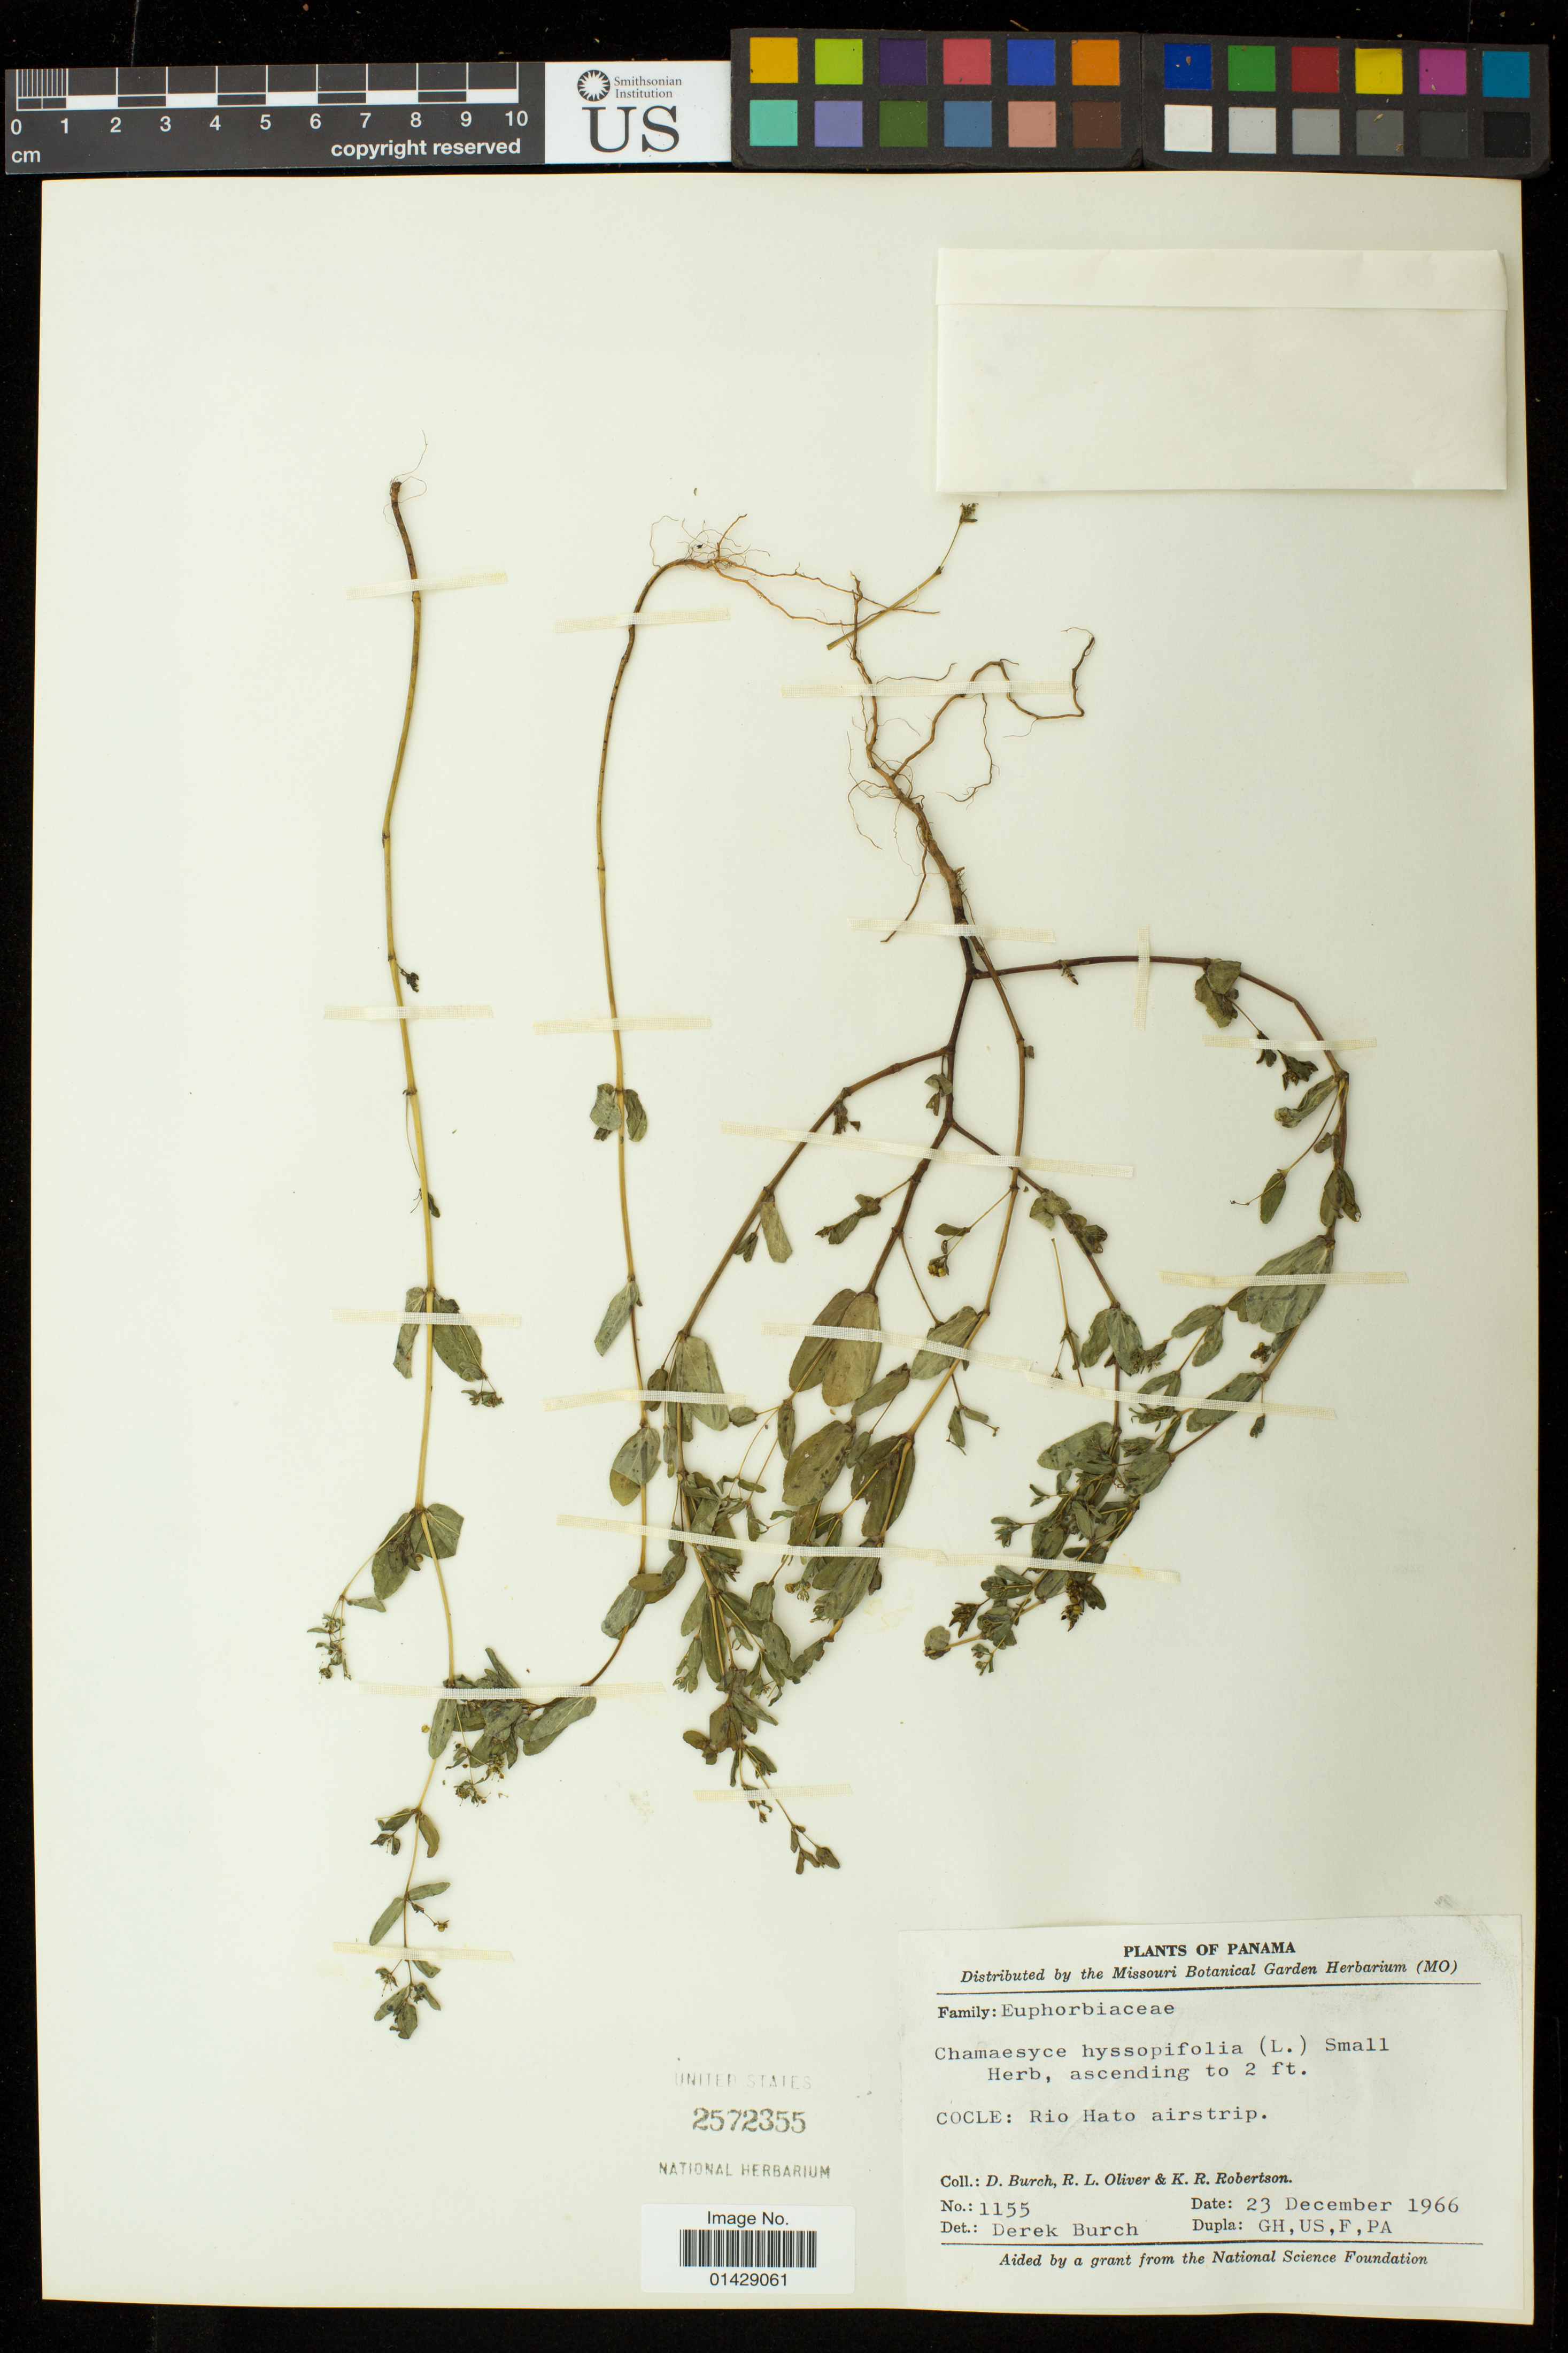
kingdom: Plantae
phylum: Tracheophyta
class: Magnoliopsida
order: Malpighiales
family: Euphorbiaceae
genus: Euphorbia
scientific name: Euphorbia hyssopifolia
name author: L.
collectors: D. Burch, R. L. Oliver & K. R. Robertson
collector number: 1155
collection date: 1966-12-23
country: Panama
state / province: Coclé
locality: Rio Hato airstrip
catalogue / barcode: US 2572355